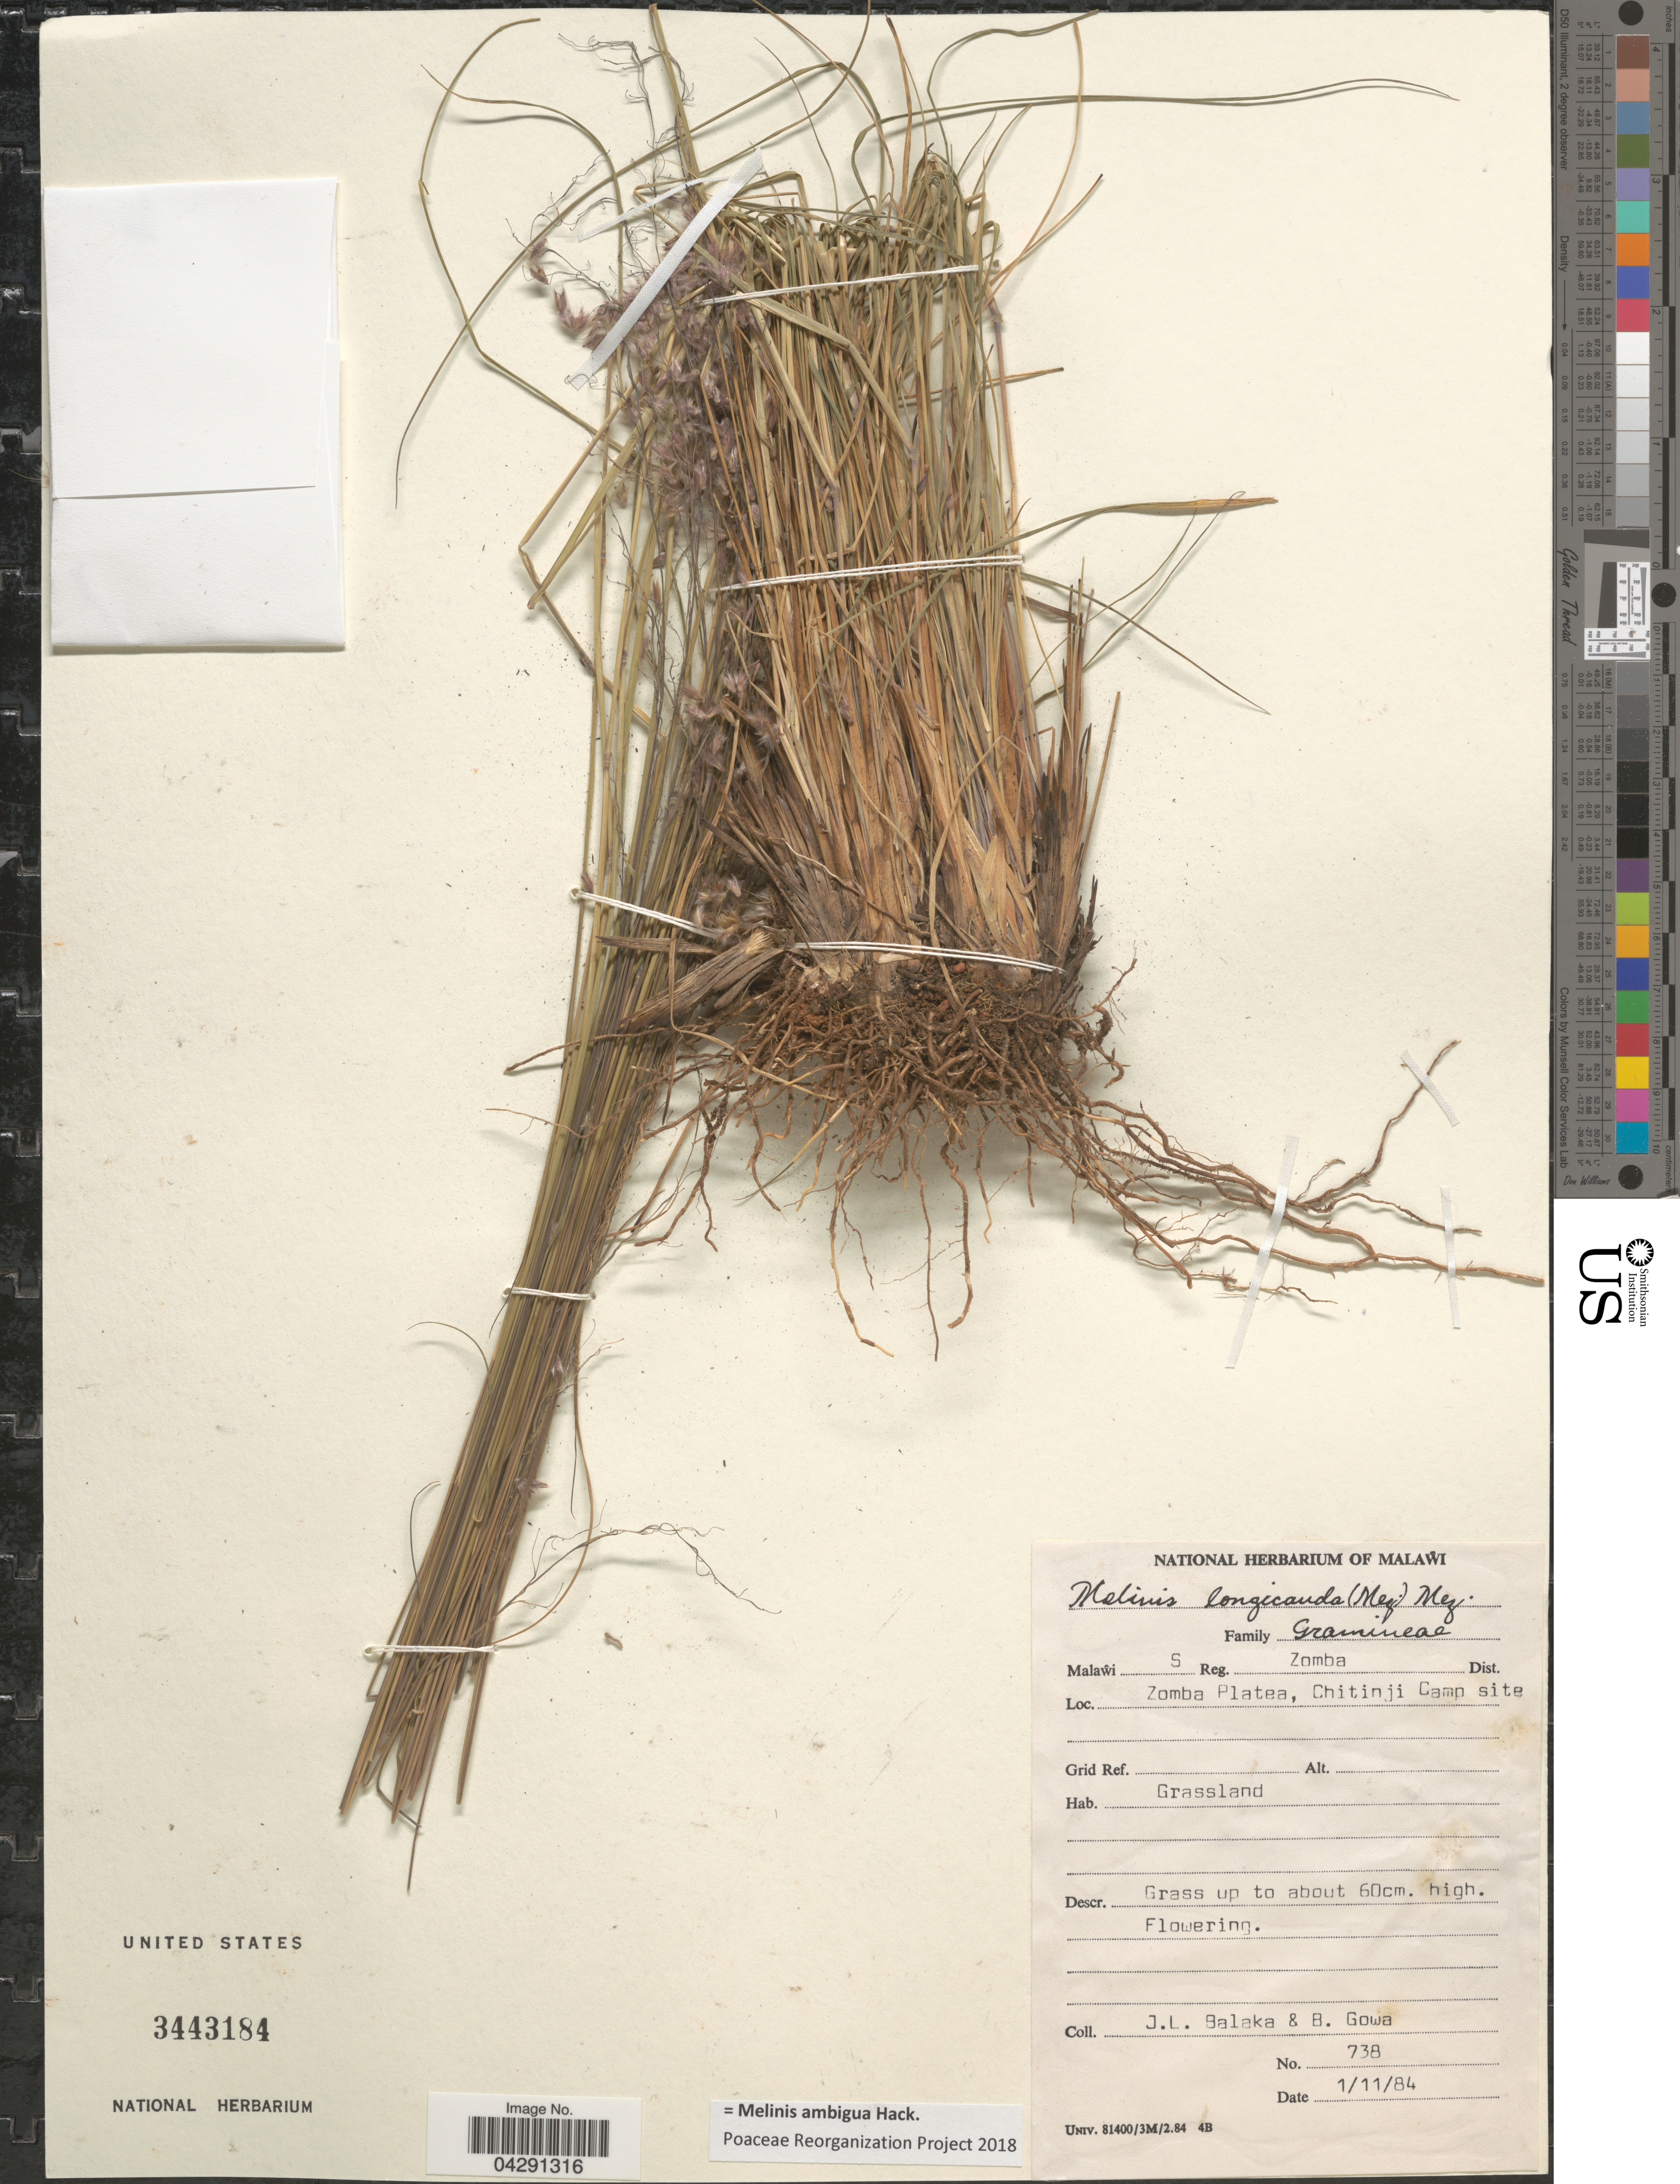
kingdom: Plantae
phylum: Tracheophyta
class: Liliopsida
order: Poales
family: Poaceae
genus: Melinis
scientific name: Melinis ambigua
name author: Hack.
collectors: J. Balaka & B. Gowa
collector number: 738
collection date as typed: Transcribed d/m/y: 1/11/84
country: Malawi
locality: Malawi S Reg. Zomba Dist. Zomba Platea, Chitinji Camp site.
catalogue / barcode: US 3443184